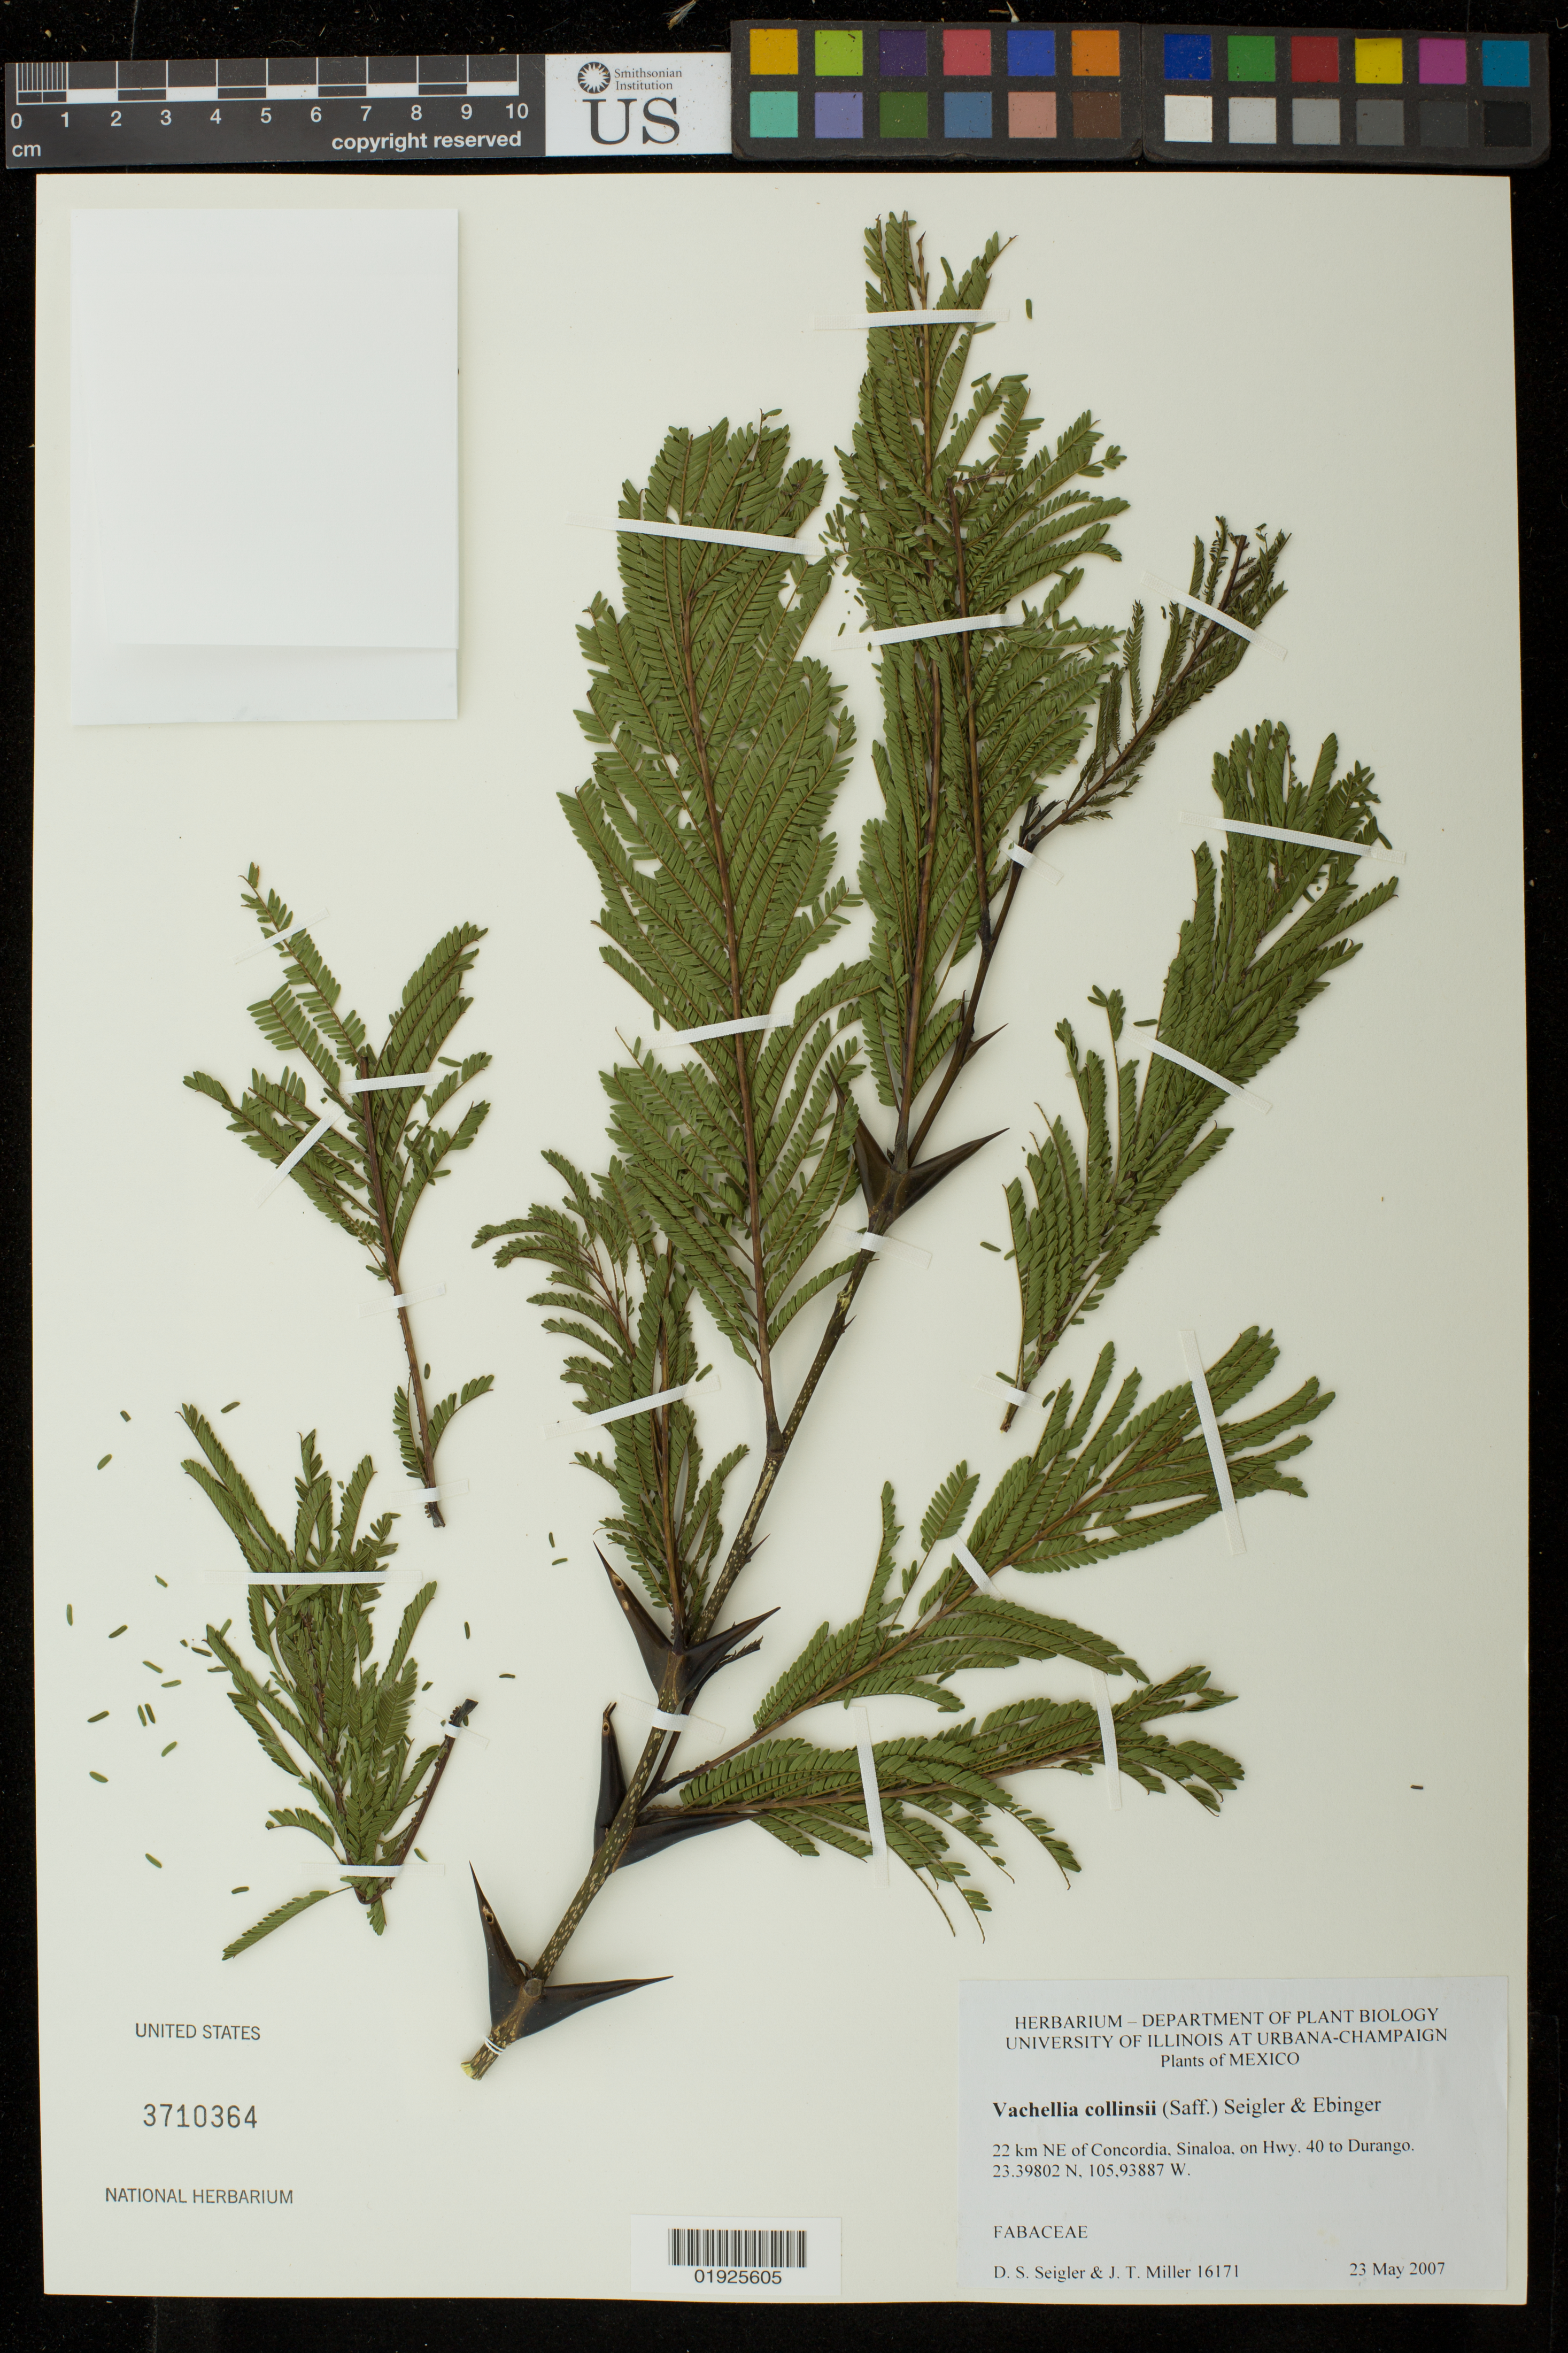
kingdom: Plantae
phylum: Tracheophyta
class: Magnoliopsida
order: Fabales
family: Fabaceae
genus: Vachellia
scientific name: Vachellia collinsii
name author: (Saff.) Seigler & Ebinger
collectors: D. S. Seigler & J. T. Miller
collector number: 16171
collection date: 2007-05-23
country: Mexico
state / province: Sinaloa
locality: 22 km NE of Concordia, on Hwy 40 to Durango.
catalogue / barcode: US 3710364